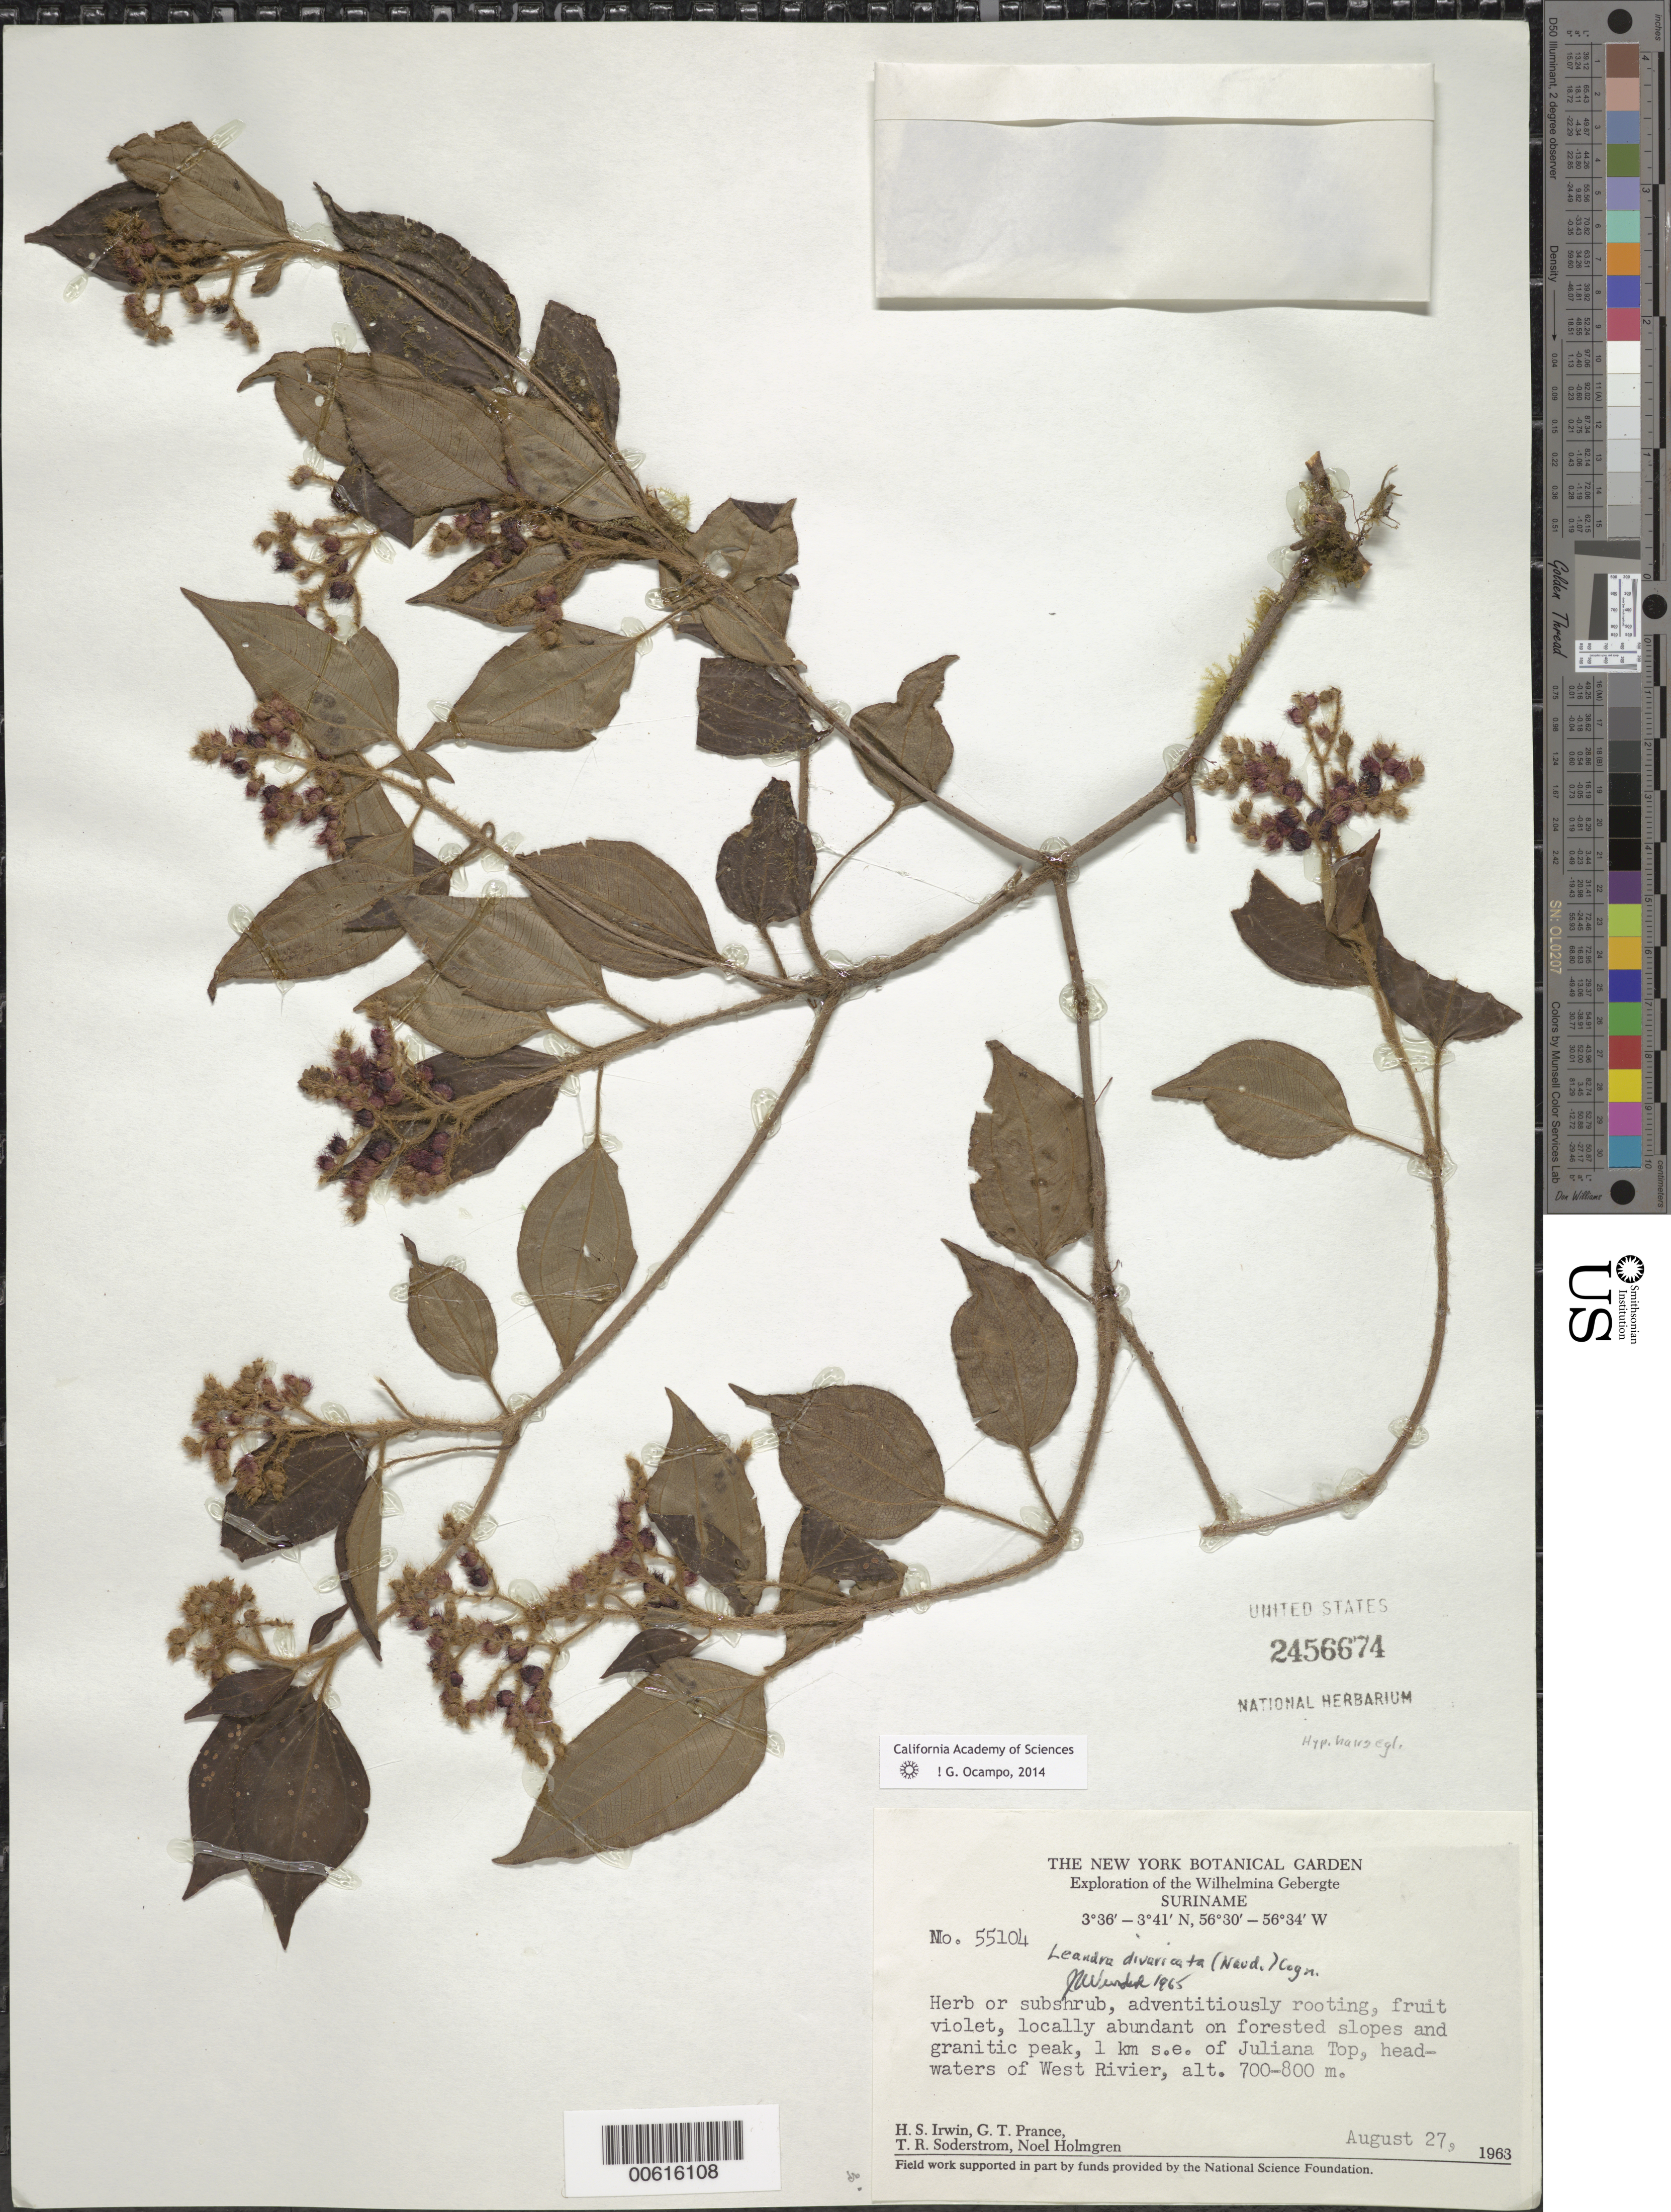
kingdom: Plantae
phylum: Tracheophyta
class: Magnoliopsida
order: Myrtales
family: Melastomataceae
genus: Leandra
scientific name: Leandra divaricata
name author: (Naudin) Cogn.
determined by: Wurdack, John J., (US), US (UNITED STATES)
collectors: H. Irwin, G. T. Prance, T. R. Soderstrom & N. H. Holmgren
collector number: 55104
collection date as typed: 27-Aug-63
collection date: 1963-08-27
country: Suriname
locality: Juliana Top, 1 km SE of, near headwaters of West River, Wilhelmina Gebergte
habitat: Forested slopes and granitic peak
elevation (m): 700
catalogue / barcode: US 2456674